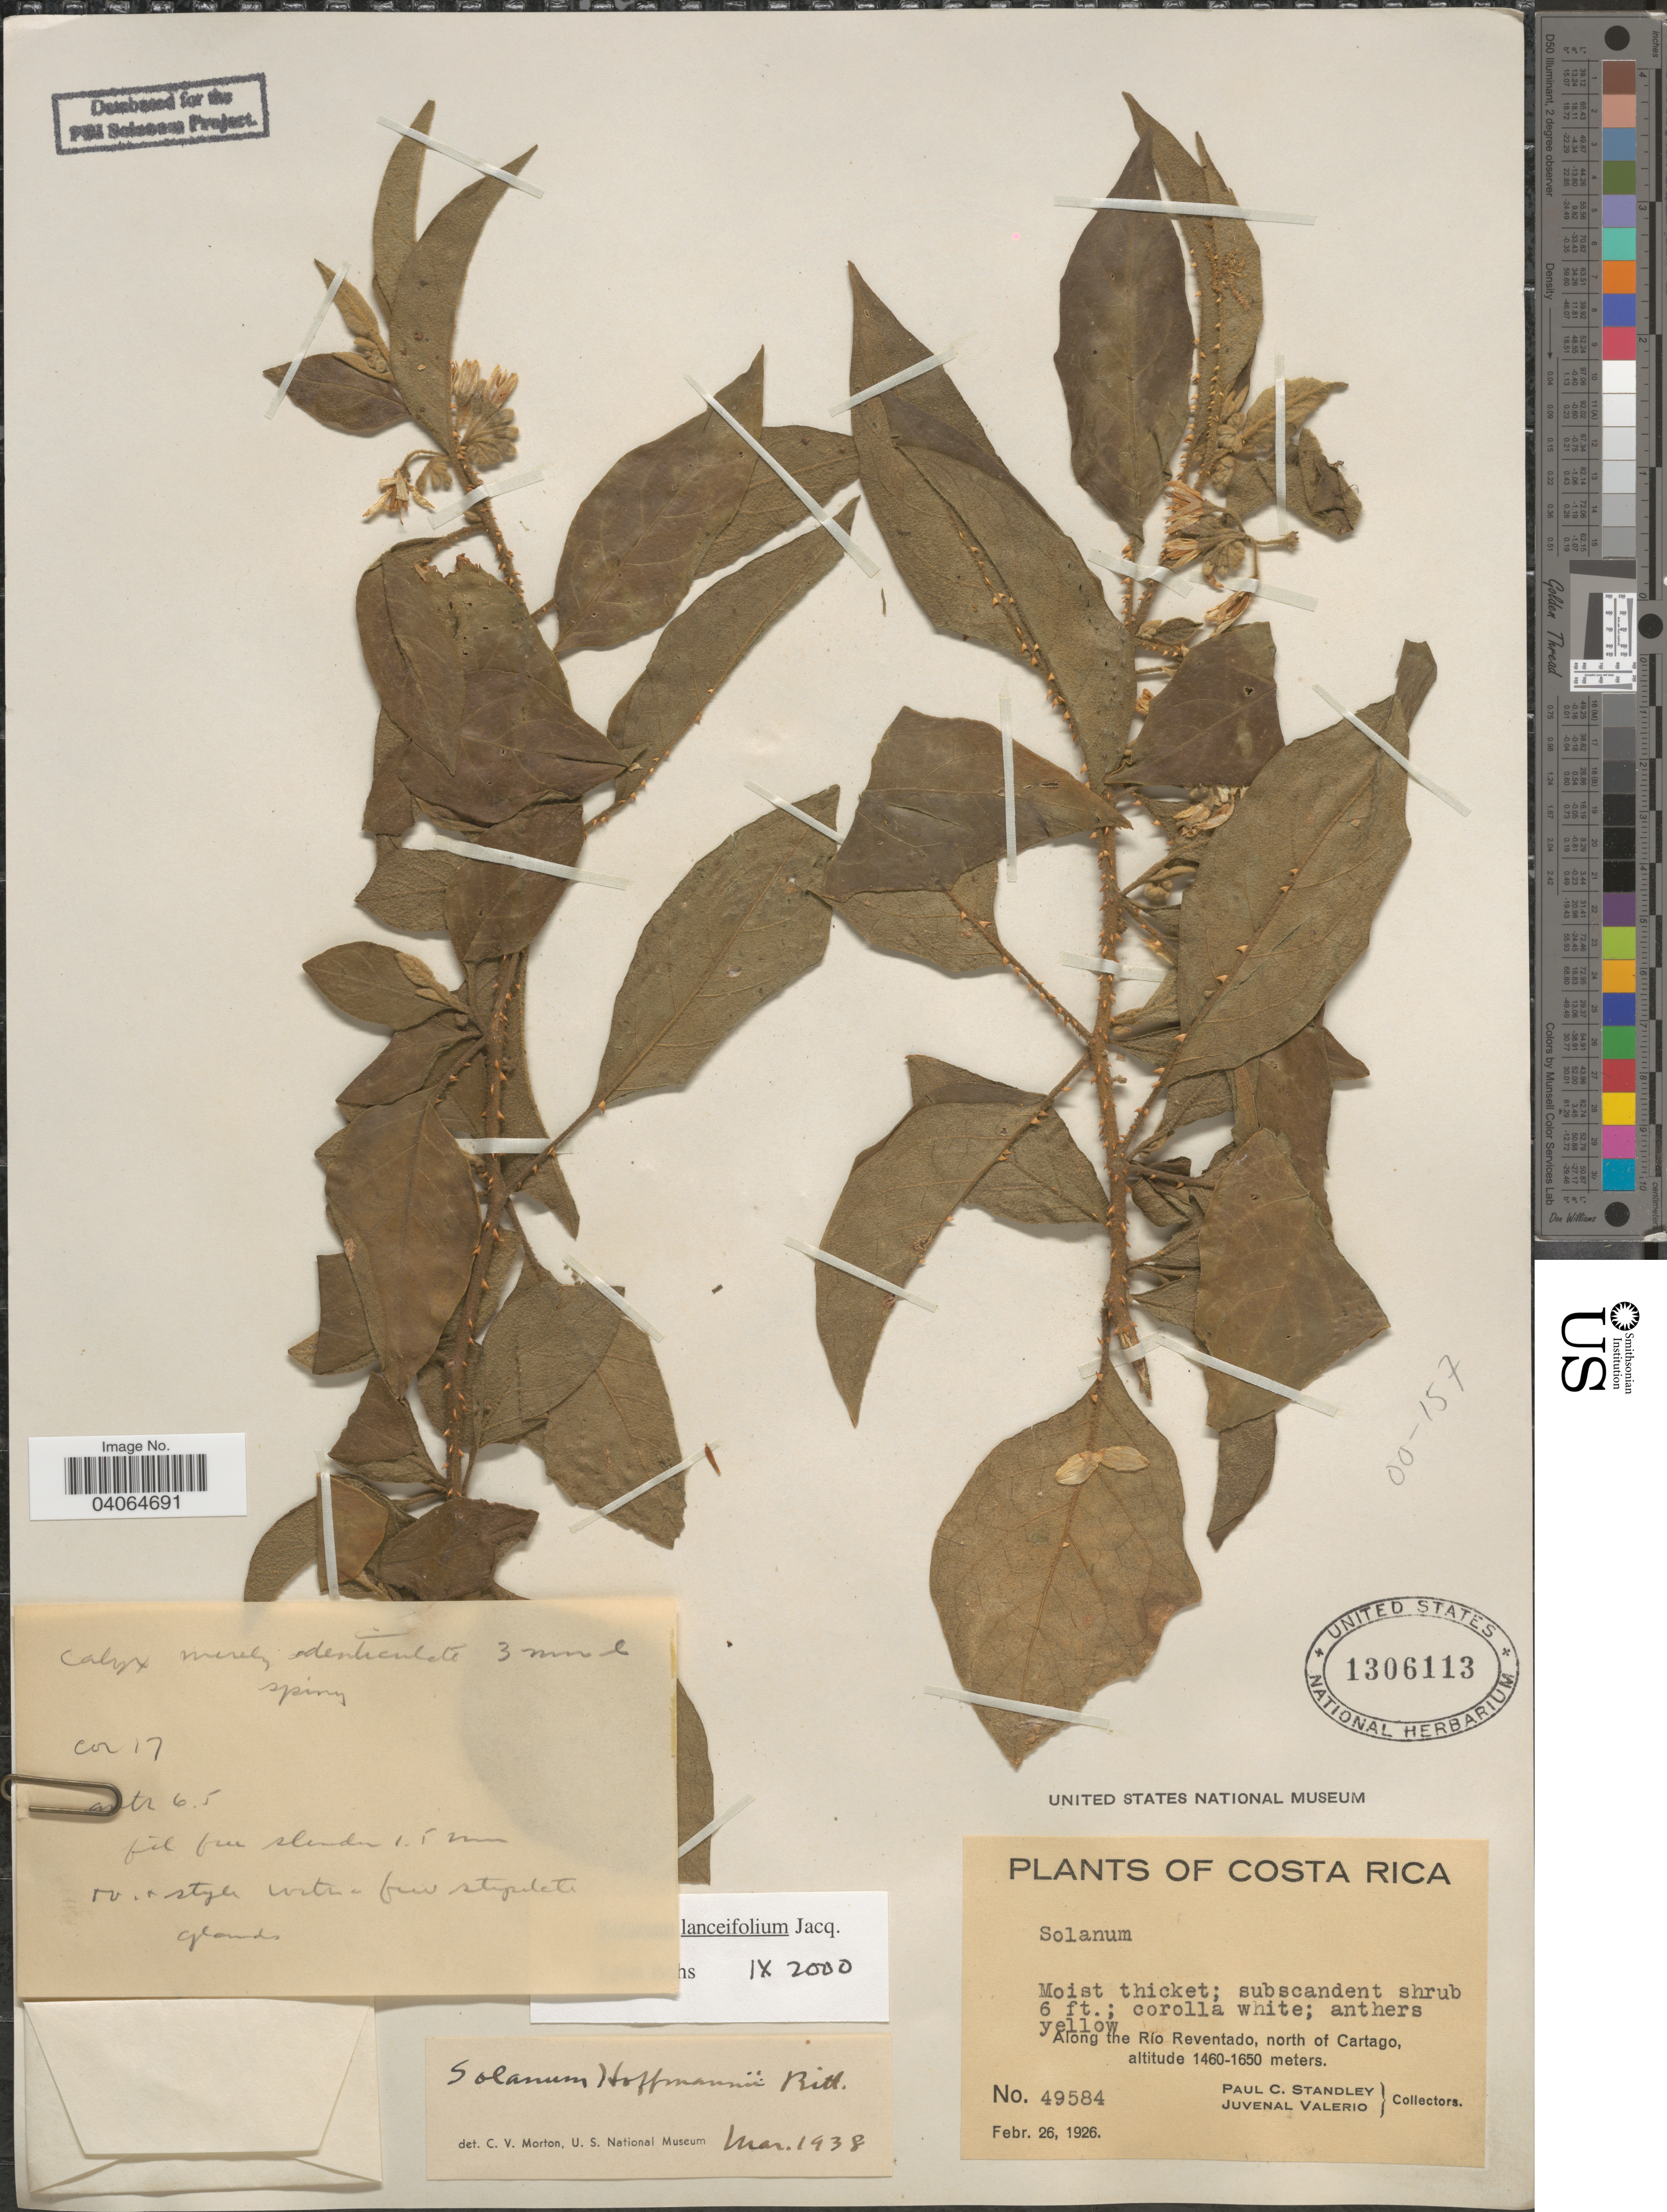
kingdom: Plantae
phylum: Tracheophyta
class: Magnoliopsida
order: Solanales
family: Solanaceae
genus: Solanum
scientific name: Solanum lanceifolium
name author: Jacq.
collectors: P. C. Standley & J. Valerio R.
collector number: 49584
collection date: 1926-02-26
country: Costa Rica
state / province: Cartago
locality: Along the Río Reventado, north of Cartago.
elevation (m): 1460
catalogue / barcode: US 1306113